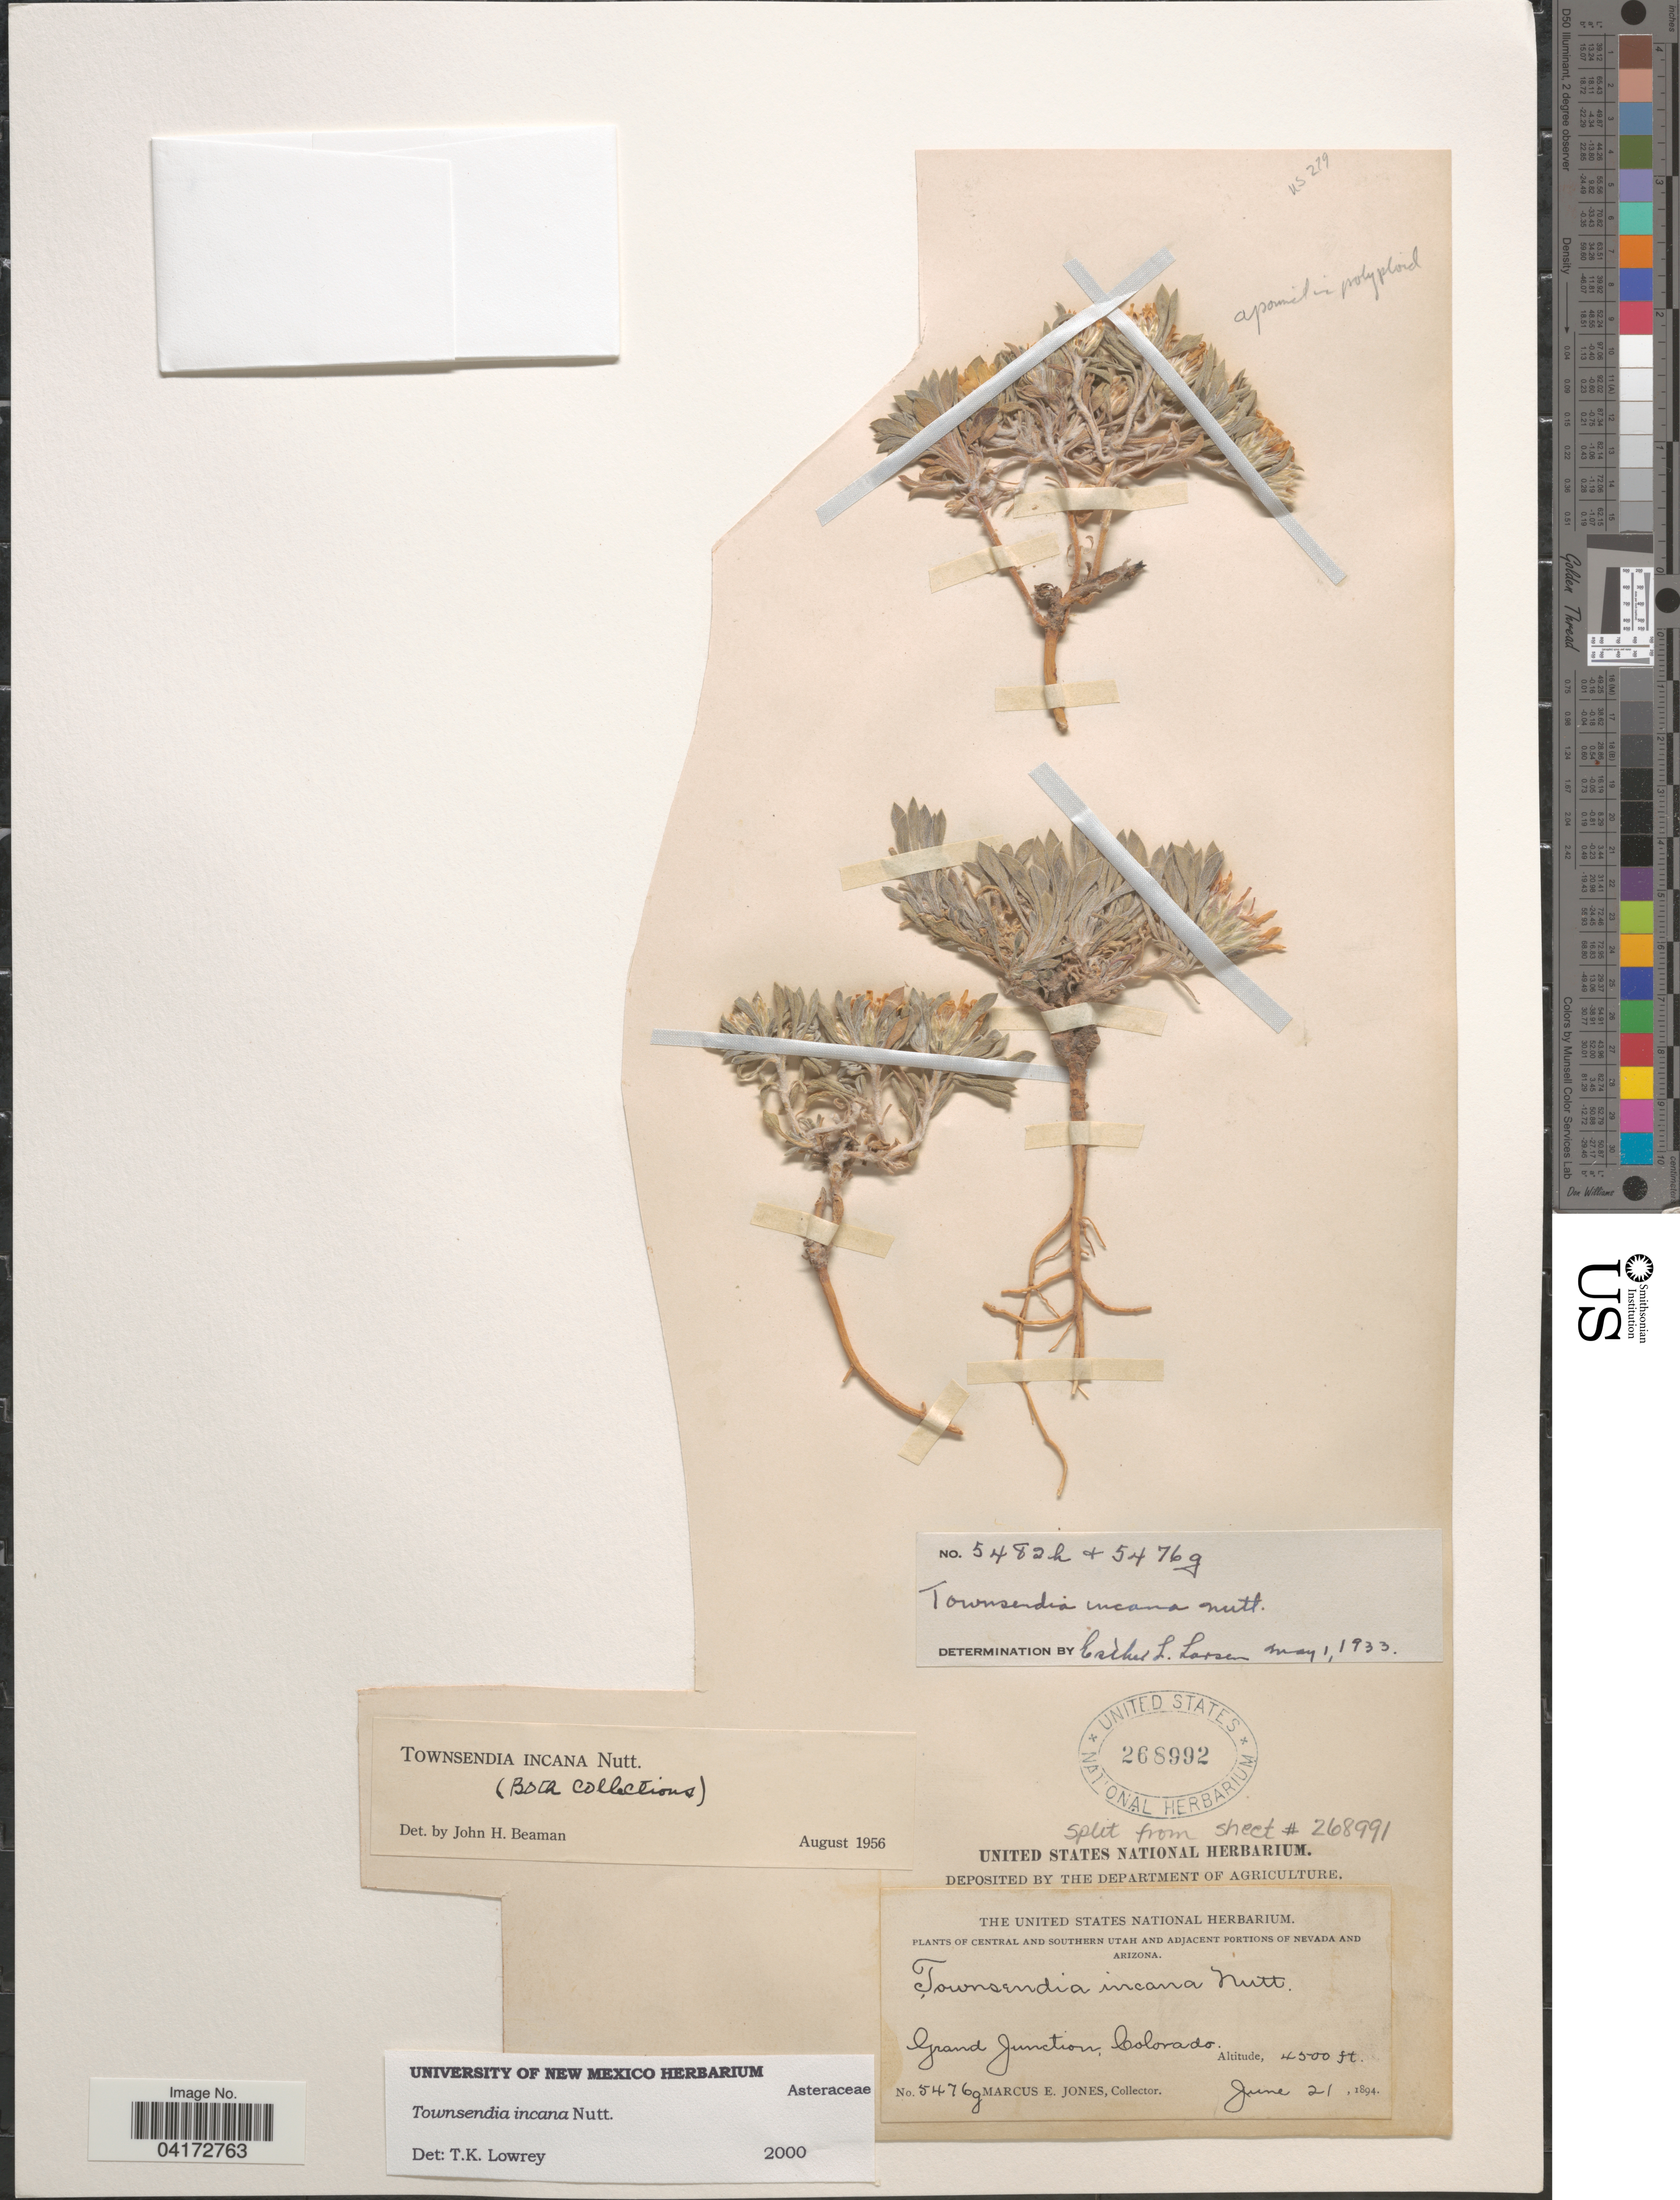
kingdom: Plantae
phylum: Tracheophyta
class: Magnoliopsida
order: Asterales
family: Asteraceae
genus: Townsendia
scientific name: Townsendia incana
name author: Nutt.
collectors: M. E. Jones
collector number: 5476g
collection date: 1894-06-21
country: United States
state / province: Colorado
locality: Grand Junction.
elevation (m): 1372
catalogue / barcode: US 268992